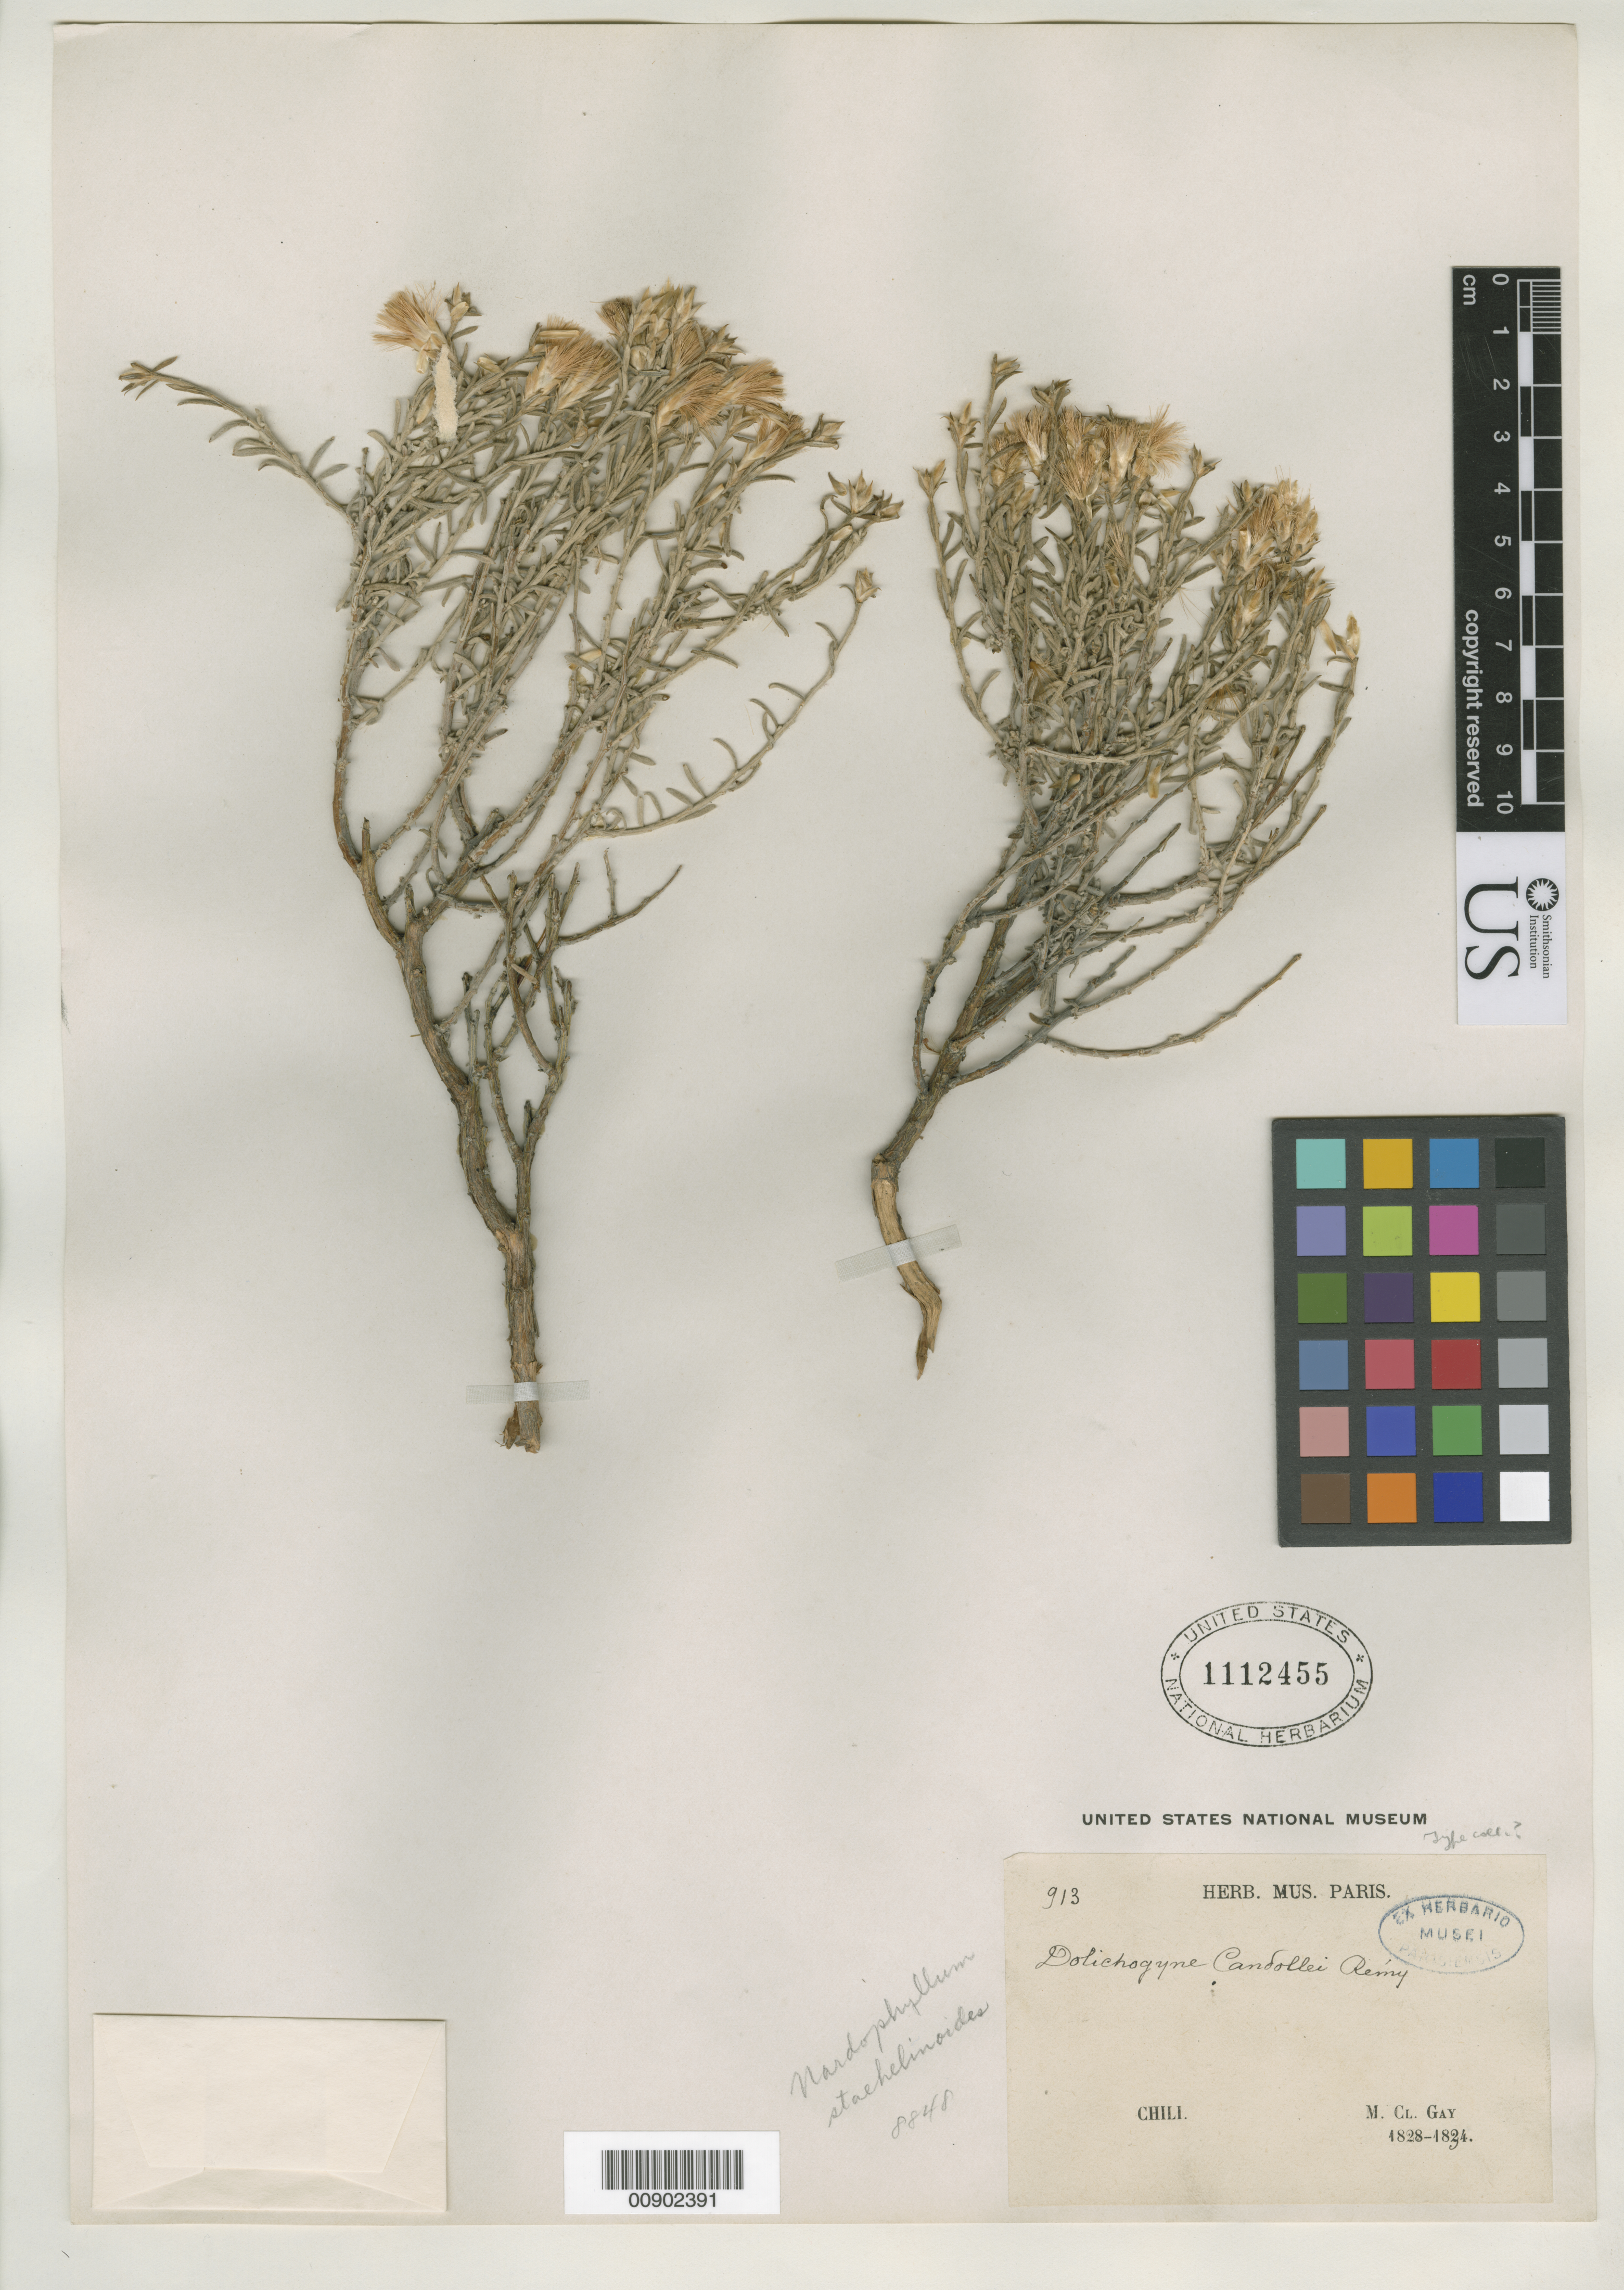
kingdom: Plantae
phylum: Tracheophyta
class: Magnoliopsida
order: Asterales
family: Asteraceae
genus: Dolichogyne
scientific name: Dolichogyne candollei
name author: J. Rémy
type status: Possible Type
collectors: C. Gay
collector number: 913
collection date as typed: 1828 to -- --- 1834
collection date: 1828/1834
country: Chile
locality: Chili.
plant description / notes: Annotated "Type coll.?" in unknown hand.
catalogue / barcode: US 1112455